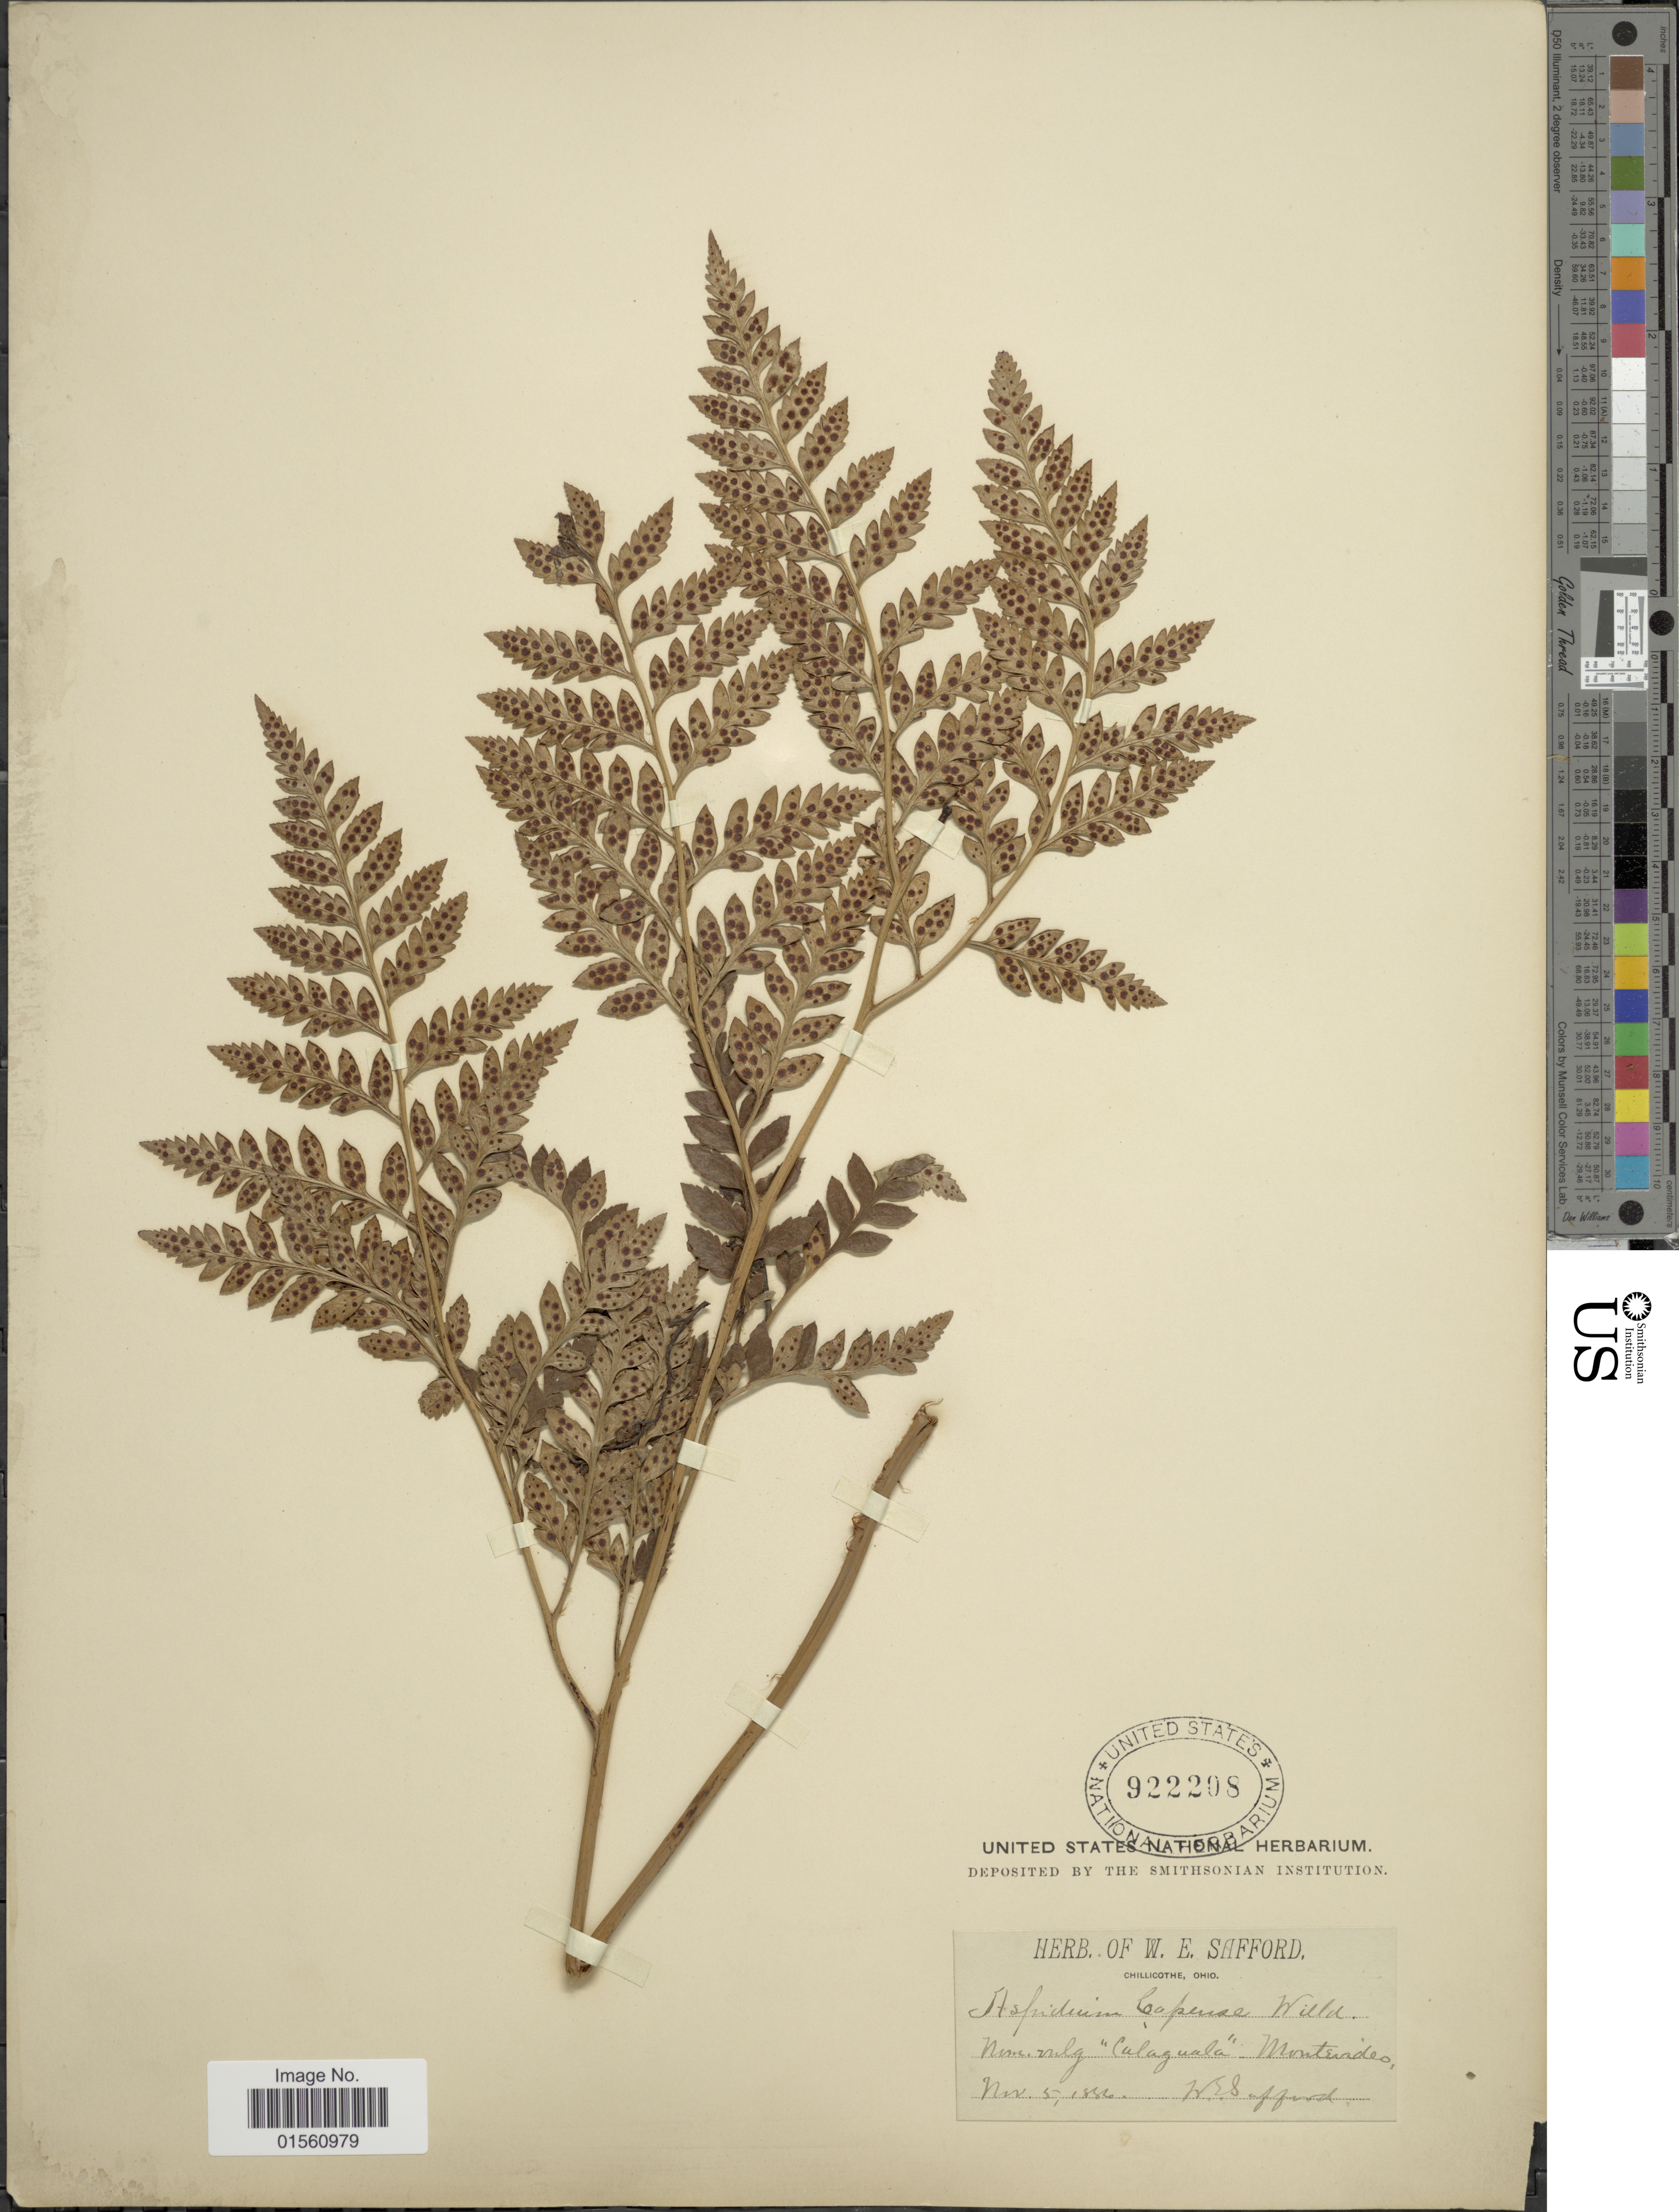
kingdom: Plantae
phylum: Tracheophyta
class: Polypodiopsida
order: Polypodiales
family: Dryopteridaceae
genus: Rumohra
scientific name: Rumohra adiantiformis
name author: (G. Forst.) Ching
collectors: W. E. Safford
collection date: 1855-11-05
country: Uruguay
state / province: Montevideo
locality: Chillicothe, Ohio , "Calaguala" Montevideo.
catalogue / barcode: US 922208